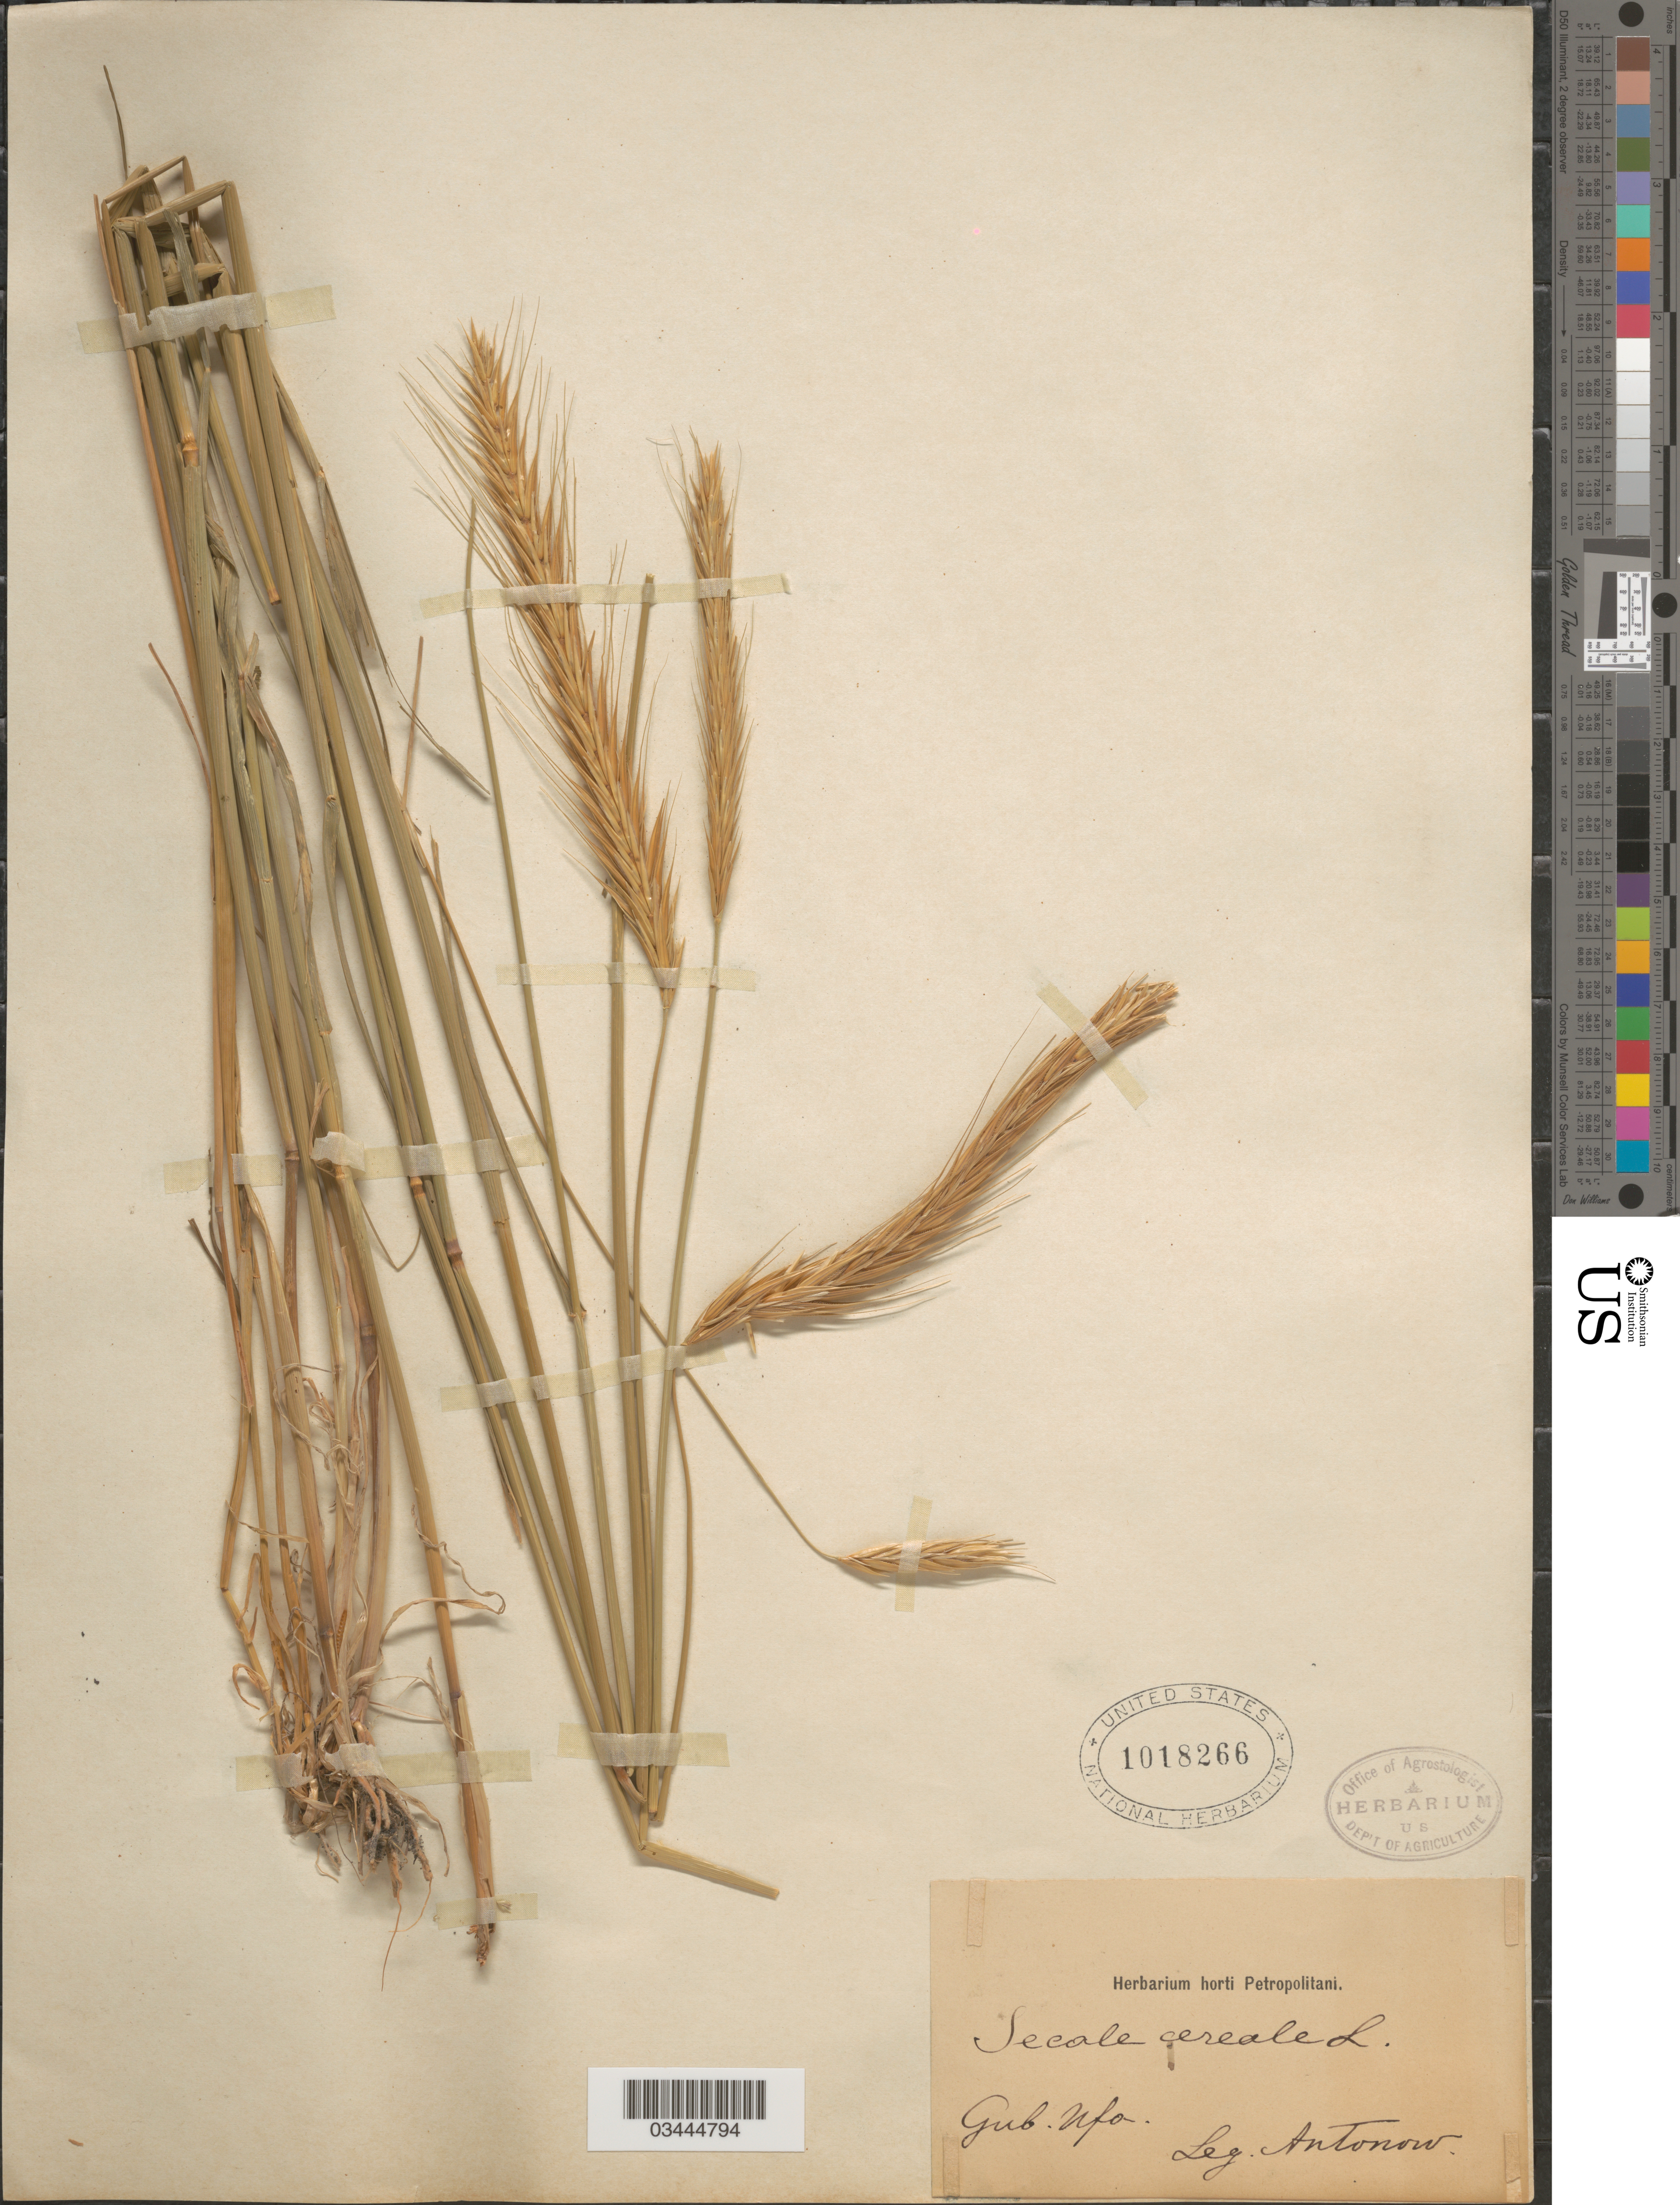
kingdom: Plantae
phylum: Tracheophyta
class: Liliopsida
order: Poales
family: Poaceae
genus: Secale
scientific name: Secale cereale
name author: L.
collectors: A. Antonow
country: Russian Federation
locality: Gub. Ufa.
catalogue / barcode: US 1018266